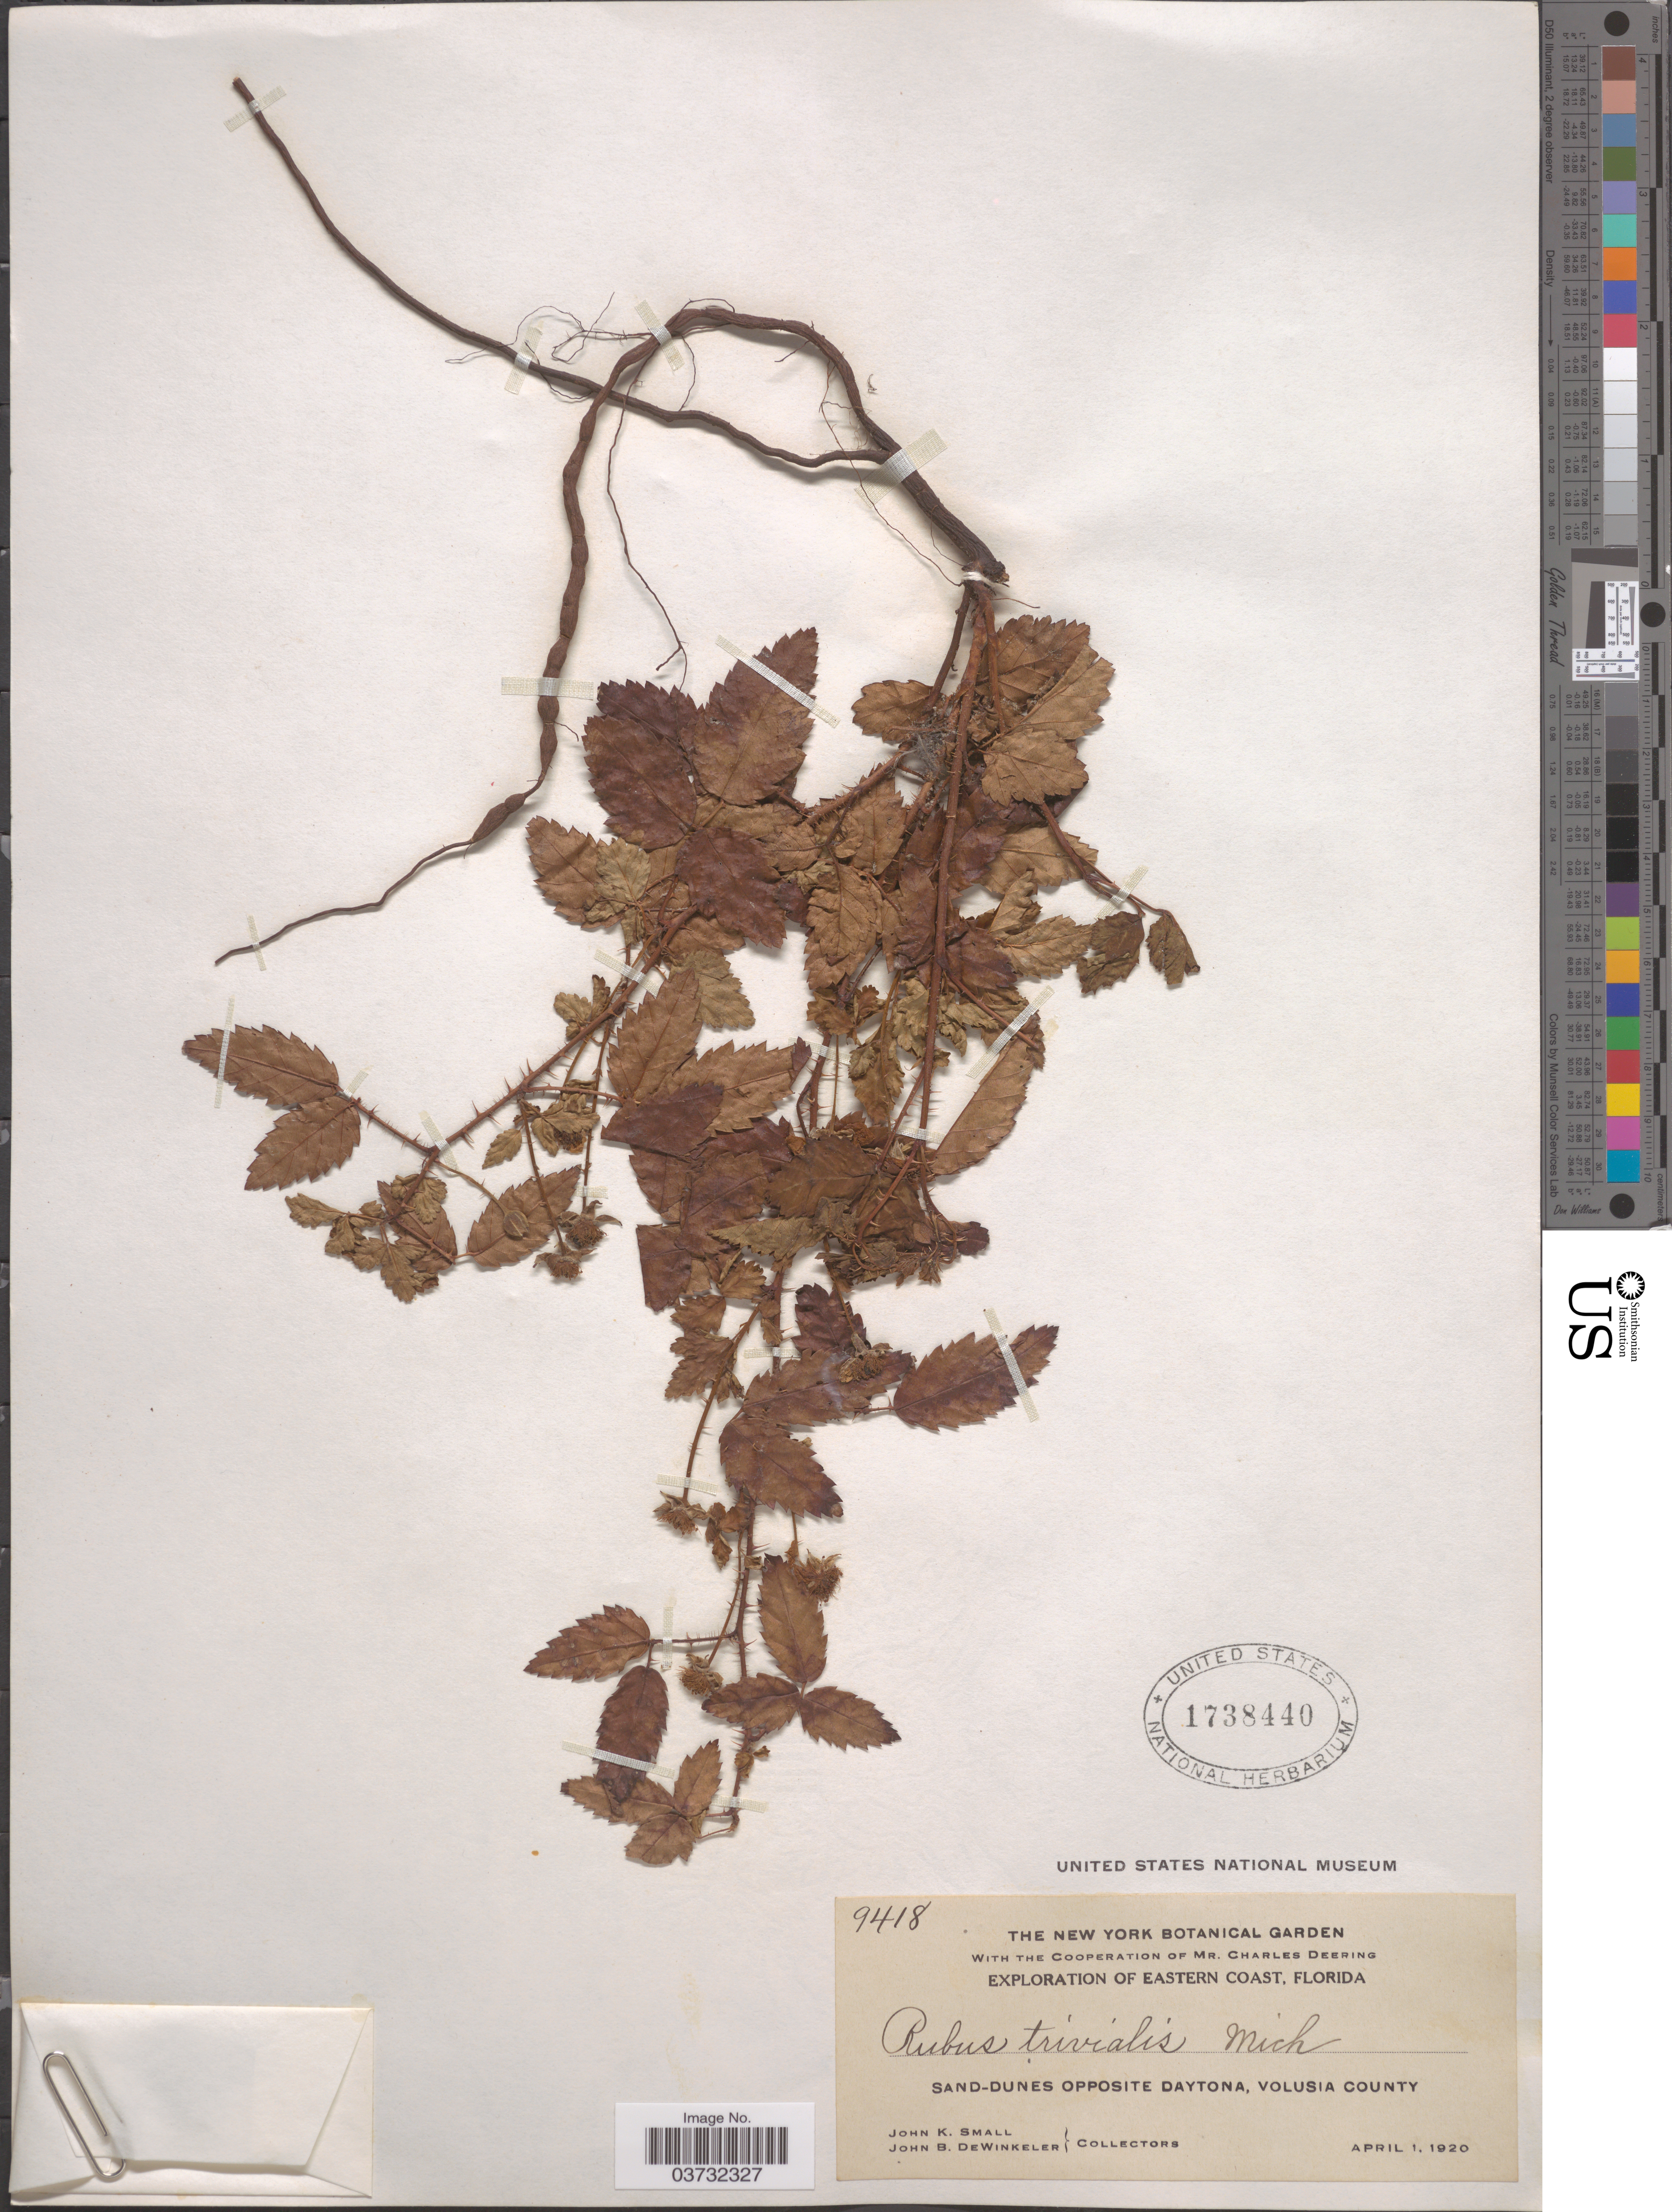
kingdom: Plantae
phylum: Tracheophyta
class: Magnoliopsida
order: Rosales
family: Rosaceae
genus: Rubus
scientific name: Rubus trivialis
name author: Michx.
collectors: J. K. Small & J. B. Dewinkeler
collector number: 9418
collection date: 1920-04-01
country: United States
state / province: Florida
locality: Eastern Coast. Sand-dunes opposite Daytona, Volusia County.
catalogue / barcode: US 1738440